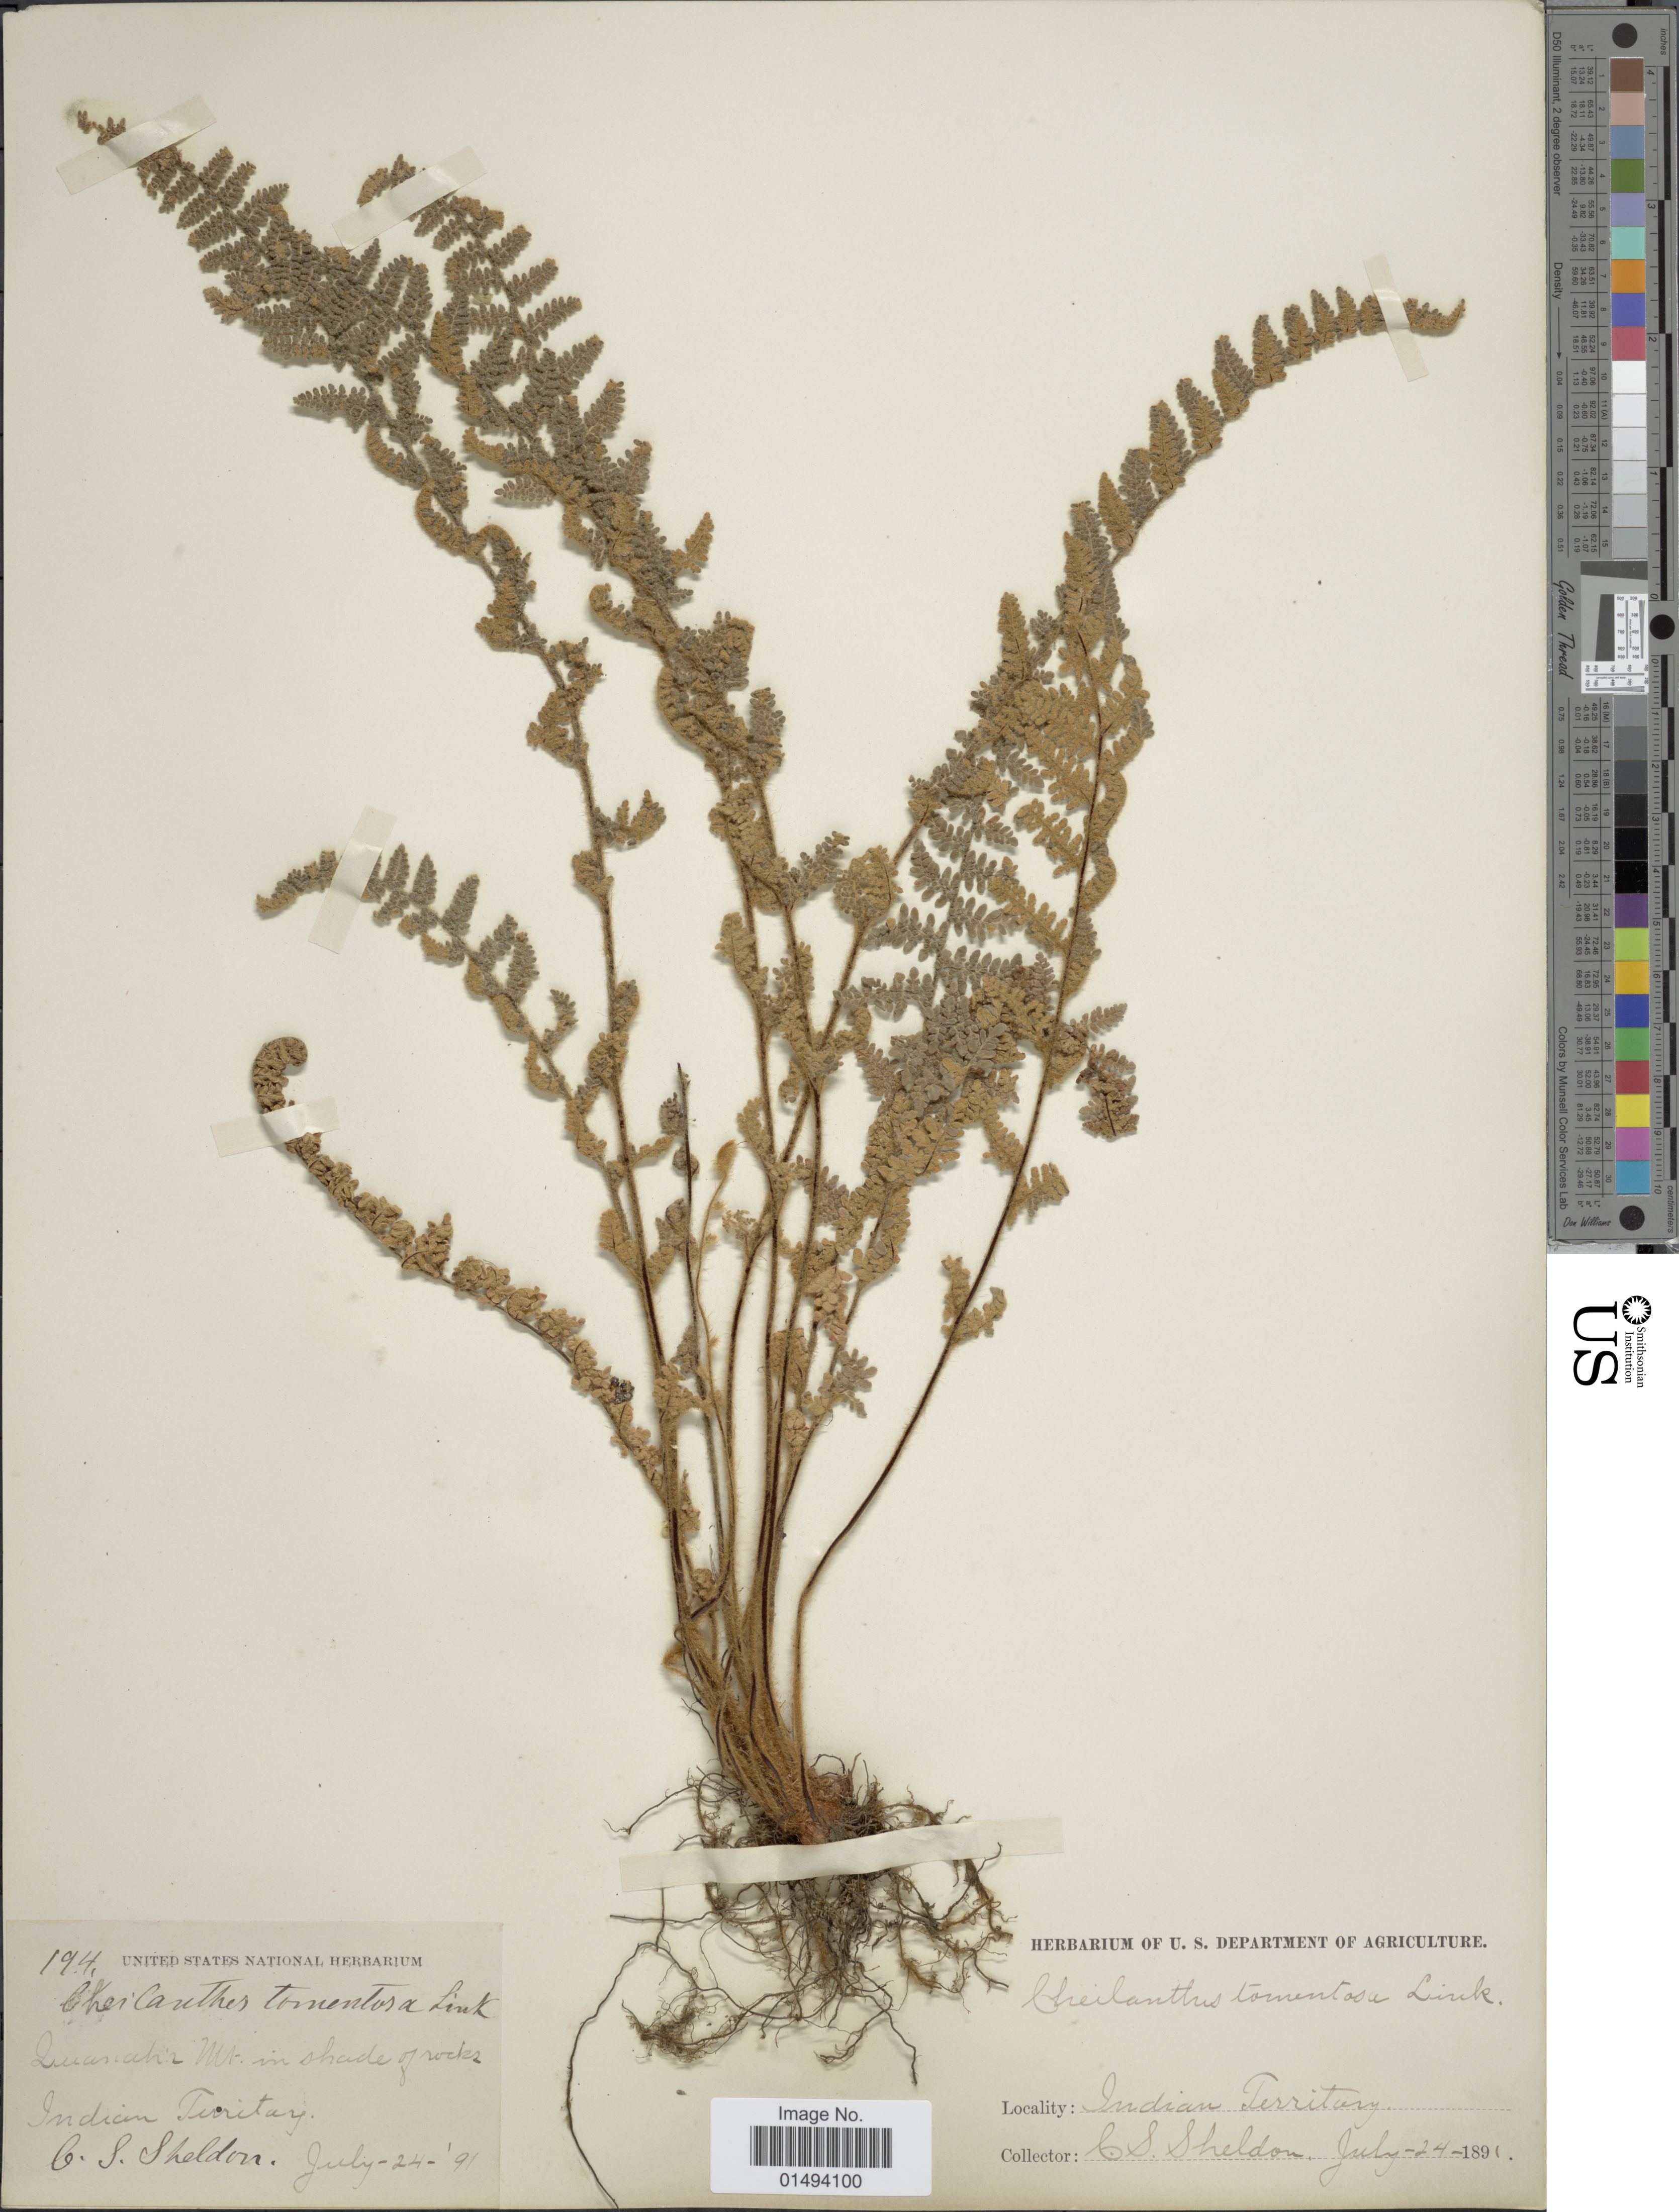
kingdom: Plantae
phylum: Tracheophyta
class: Polypodiopsida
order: Polypodiales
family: Pteridaceae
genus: Myriopteris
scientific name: Myriopteris tomentosa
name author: (Link) Fée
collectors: C. S. Sheldon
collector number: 194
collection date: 1891-07-24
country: United States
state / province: Oklahoma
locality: Indian Territory, Quanah's Mt.